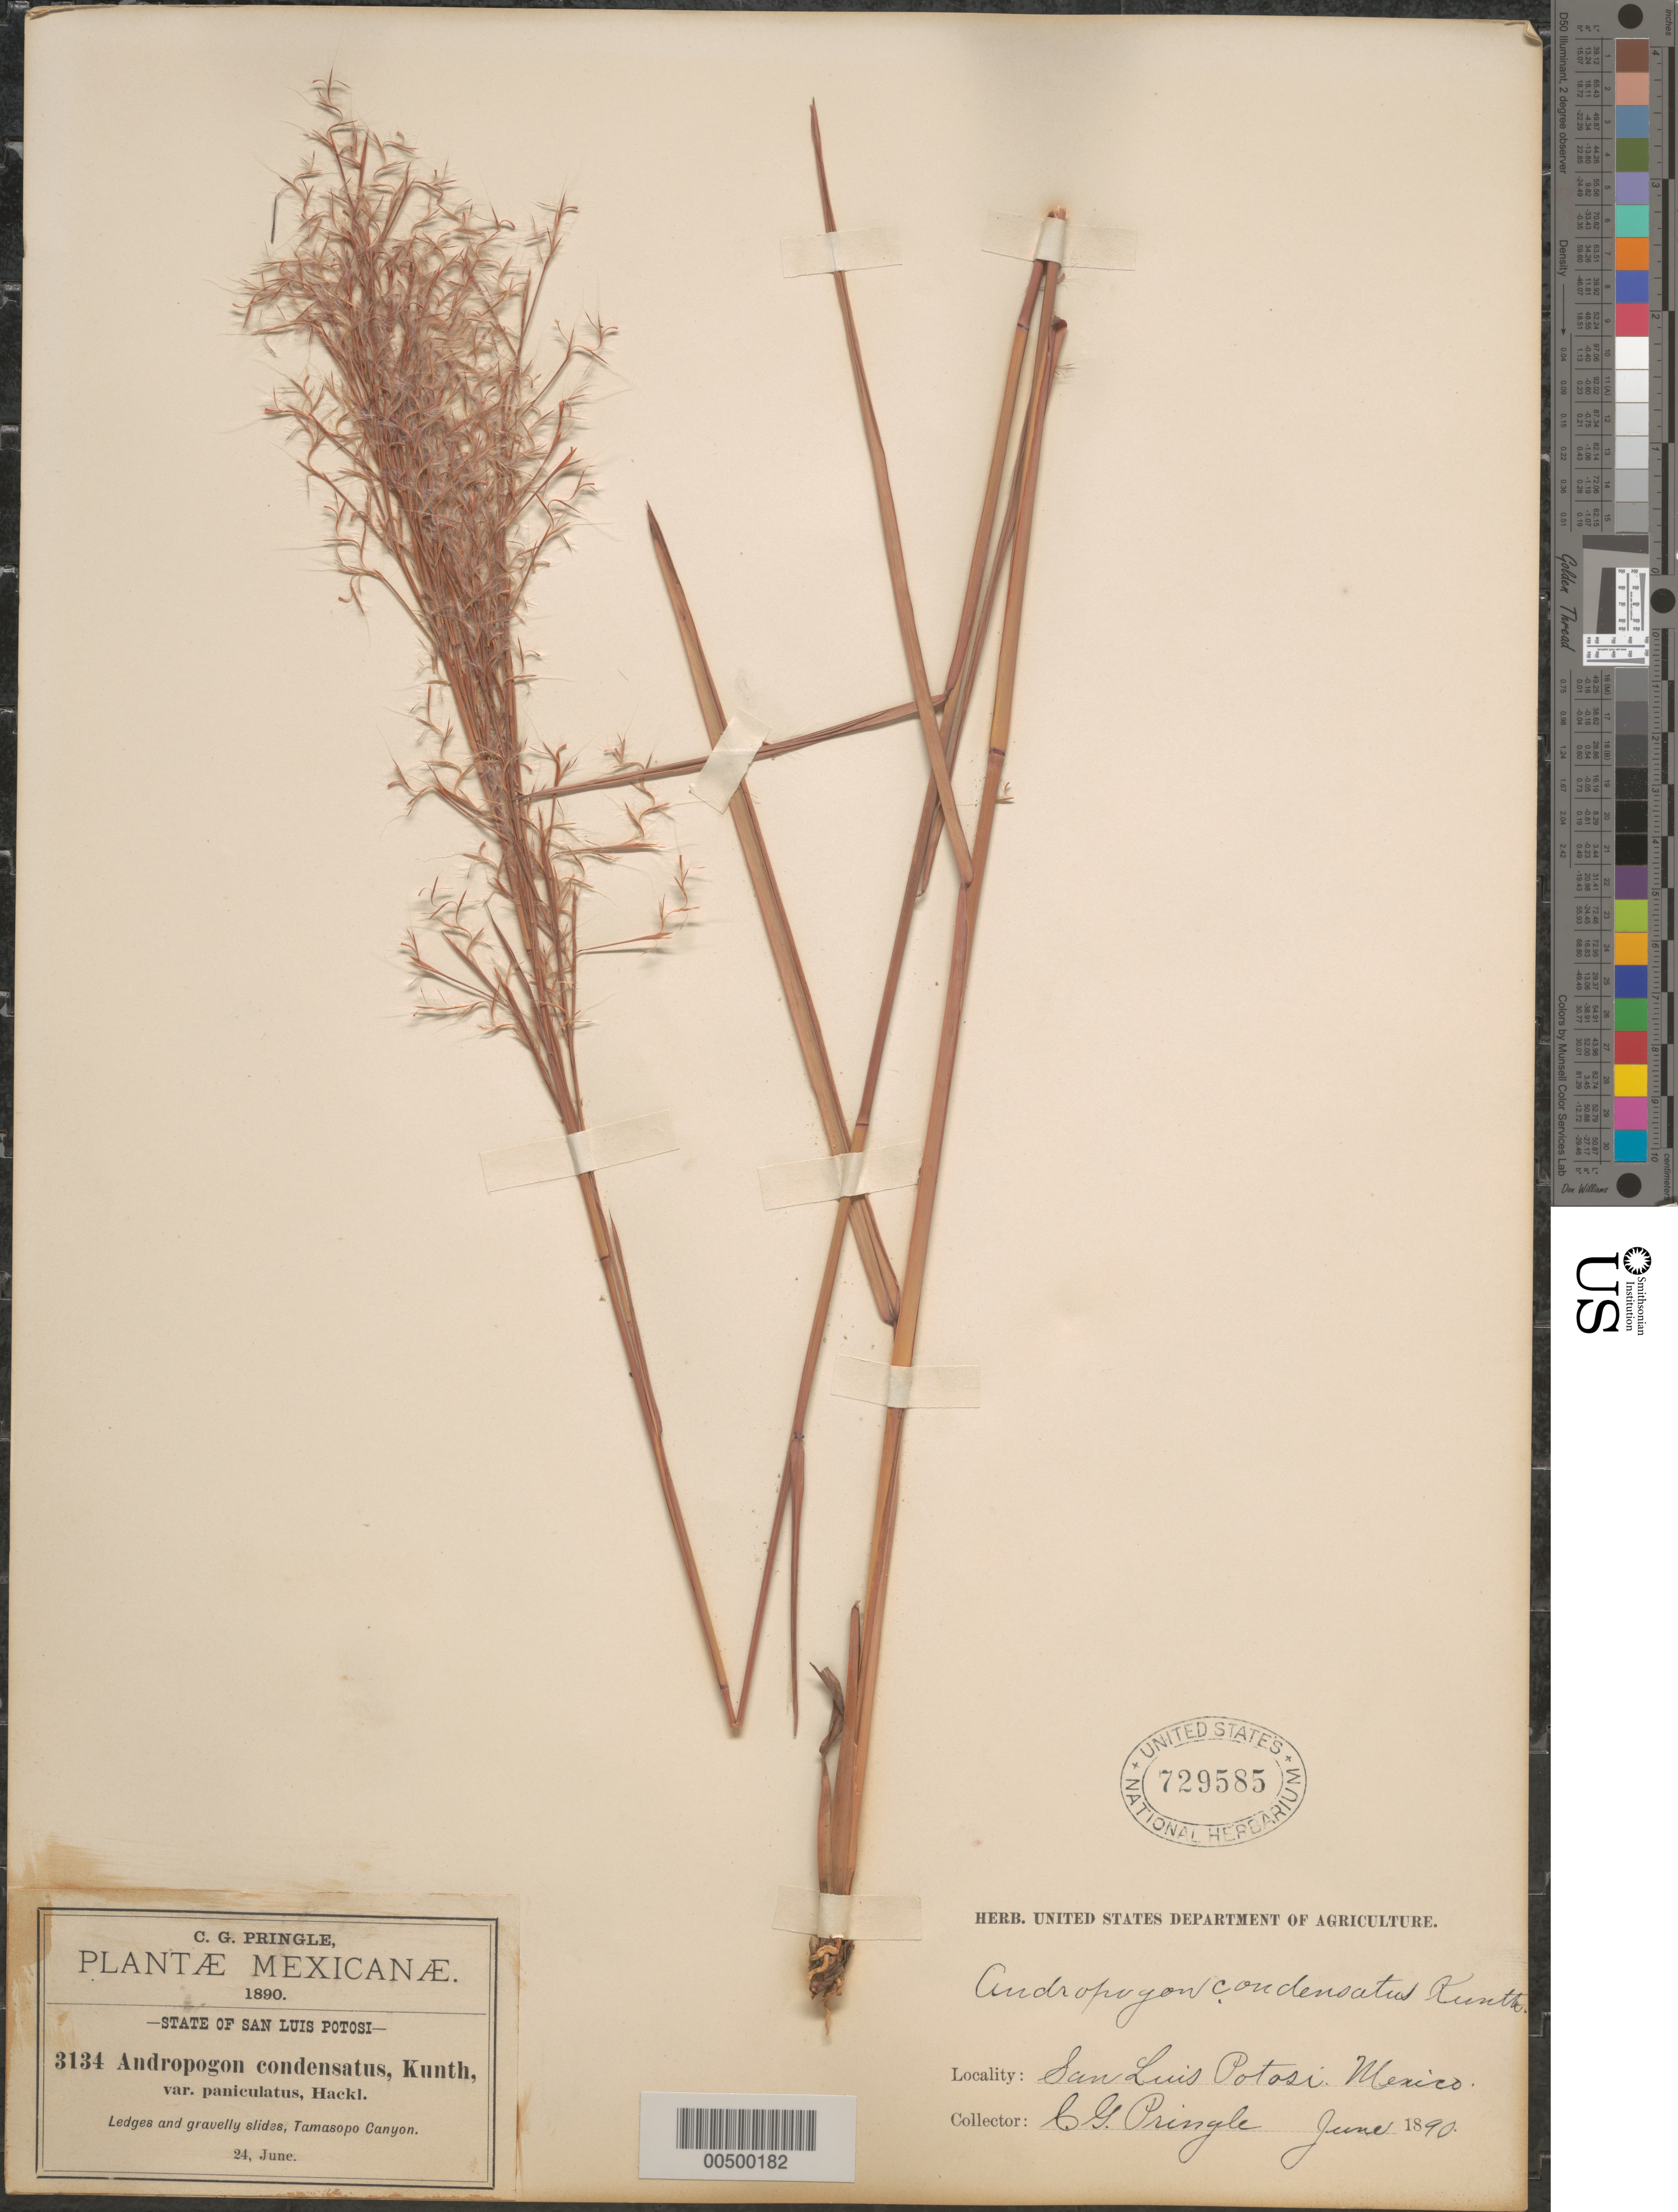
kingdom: Plantae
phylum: Tracheophyta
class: Liliopsida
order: Poales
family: Poaceae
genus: Schizachyrium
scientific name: Schizachyrium condensatum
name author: (Kunth) Nees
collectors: C. G. Pringle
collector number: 3134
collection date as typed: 24 Jun 1890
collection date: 1890-06-24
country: Mexico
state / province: San Luis Potosi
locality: Tamasopo Canyon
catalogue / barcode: US 729585